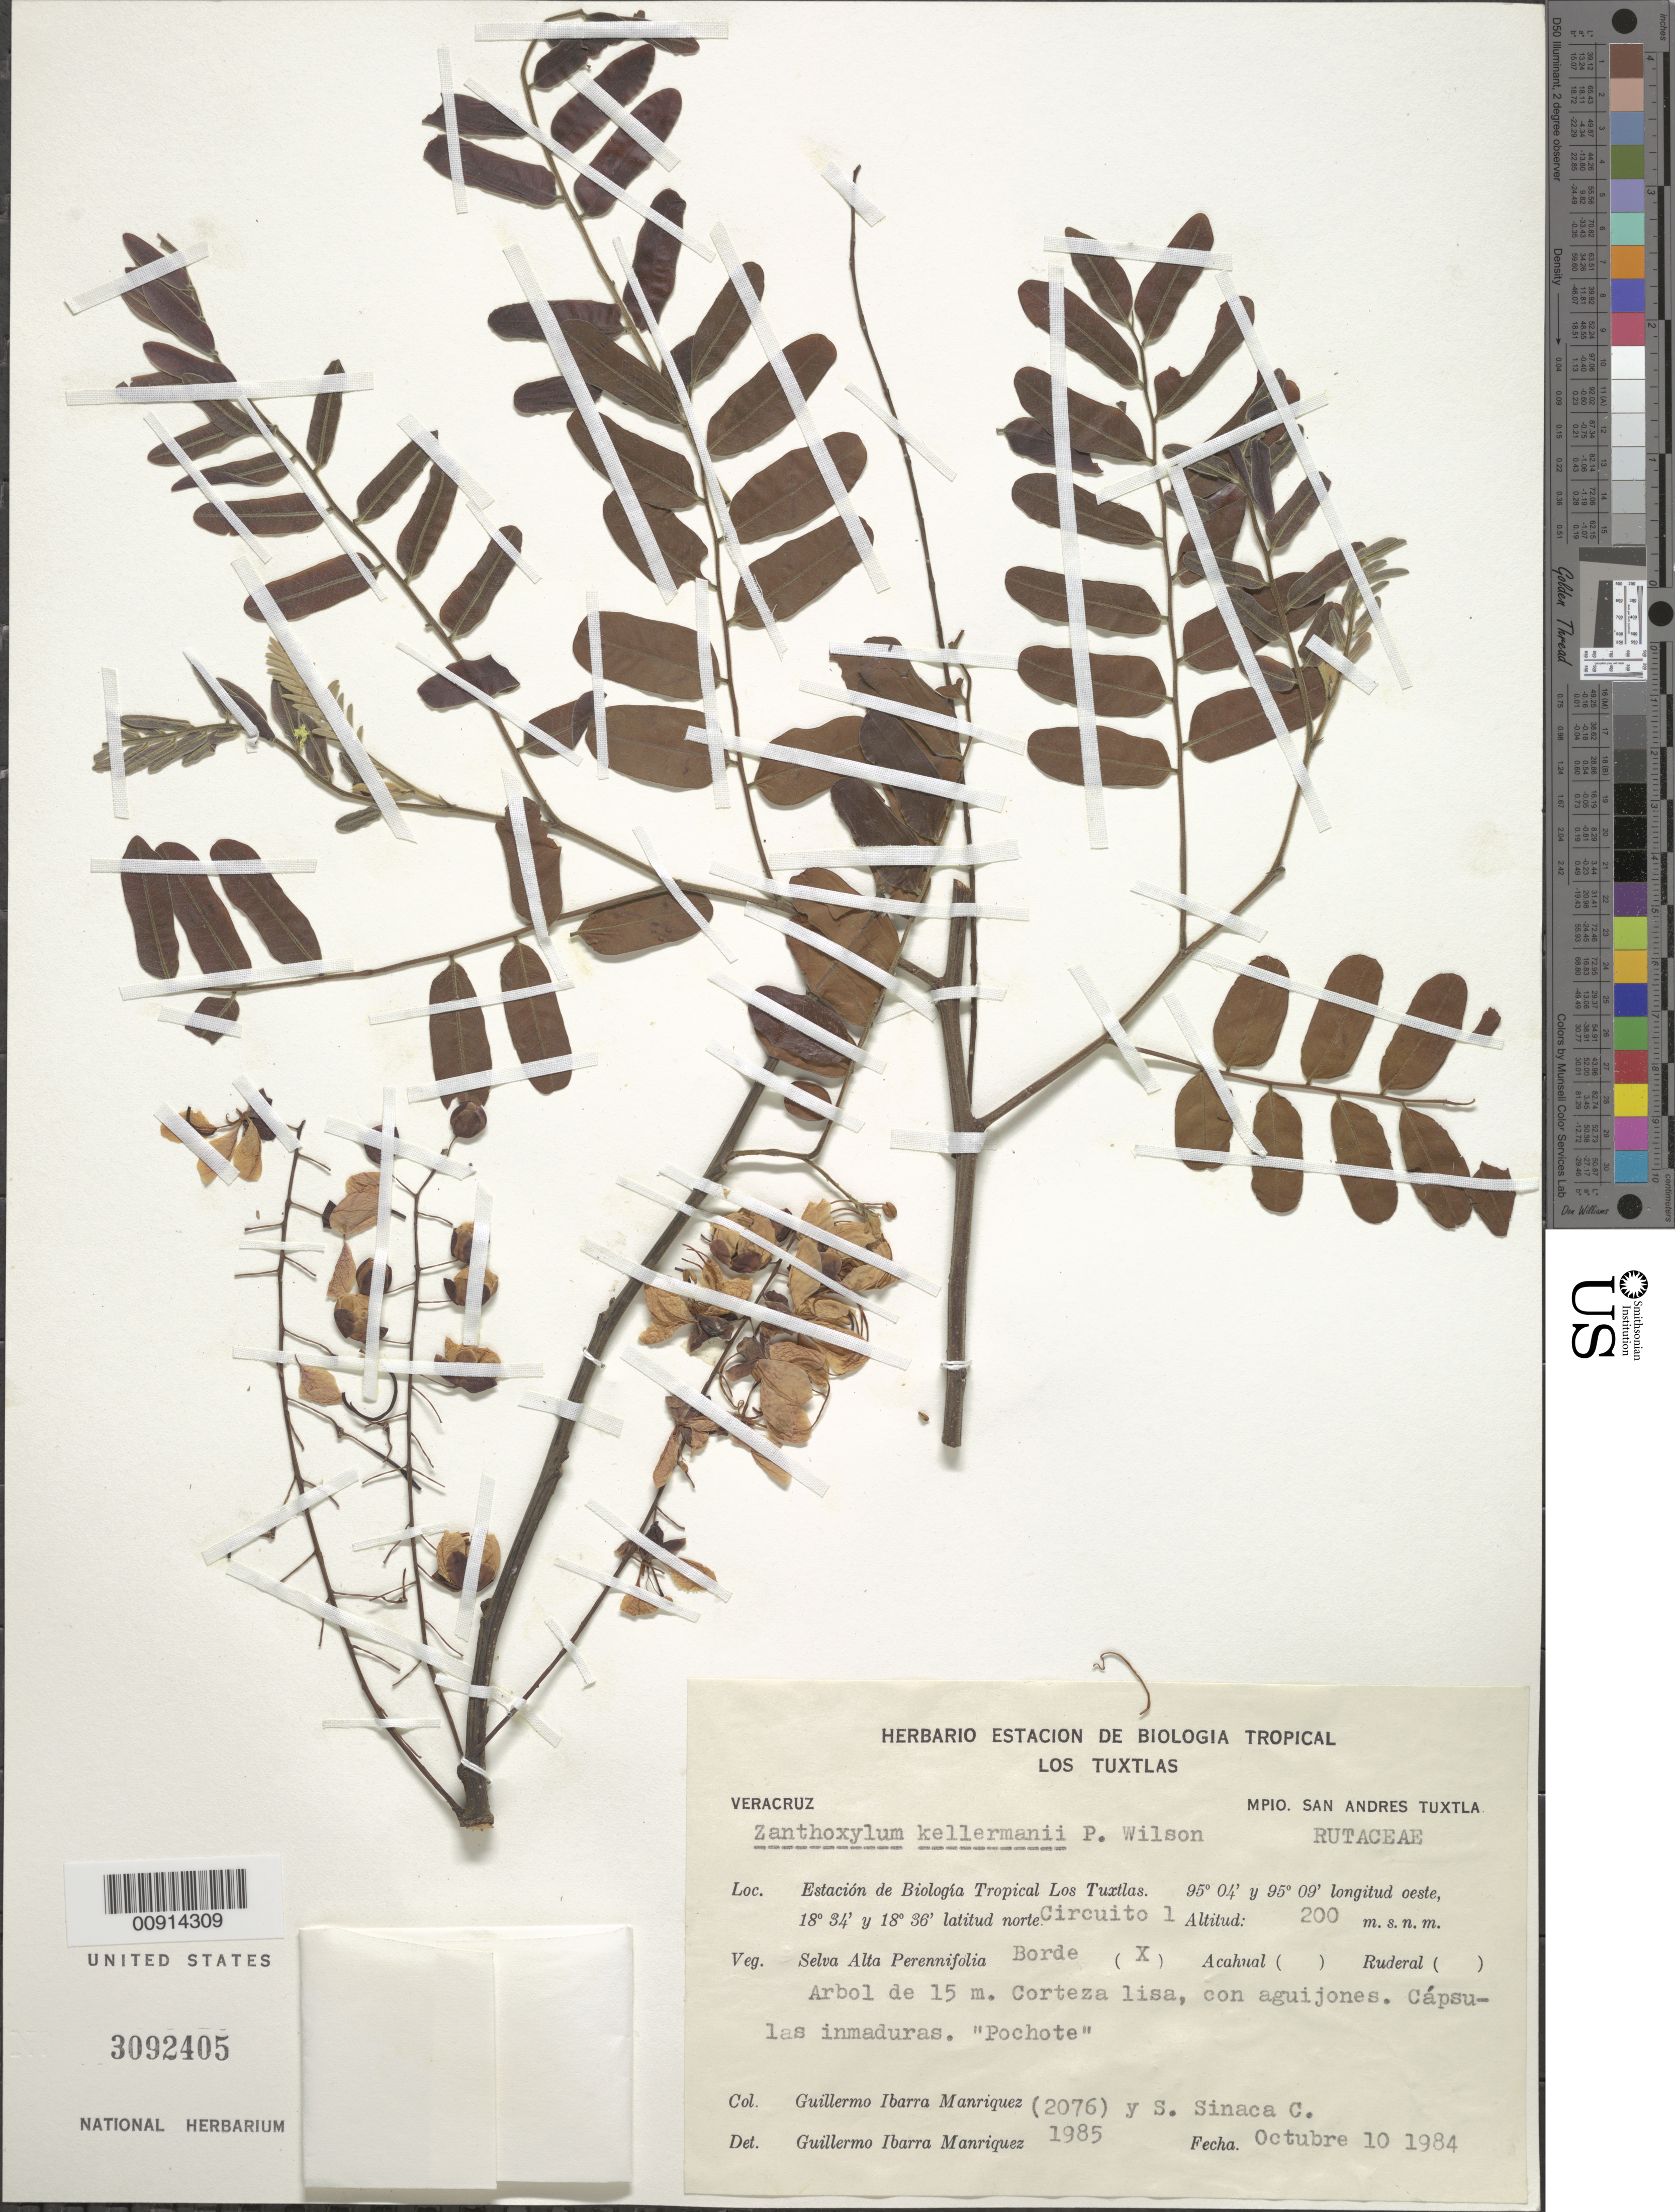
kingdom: Plantae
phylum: Tracheophyta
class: Magnoliopsida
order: Fabales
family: Fabaceae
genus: Cassia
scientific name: Cassia sp.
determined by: Trujillo, A. M.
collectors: G. Ibarra-M. & S. Sinaca-Colin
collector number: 2076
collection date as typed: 10 Oct 1984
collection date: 1984-10-10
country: Mexico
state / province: Veracruz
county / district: San Andrés Tuxtla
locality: Veracruz, Mpio. San Andrés Tuxtla, Estación de Biología Tropical Los Tuxtlas.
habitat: Borde Selva alta perennifolia.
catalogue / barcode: US 3092405